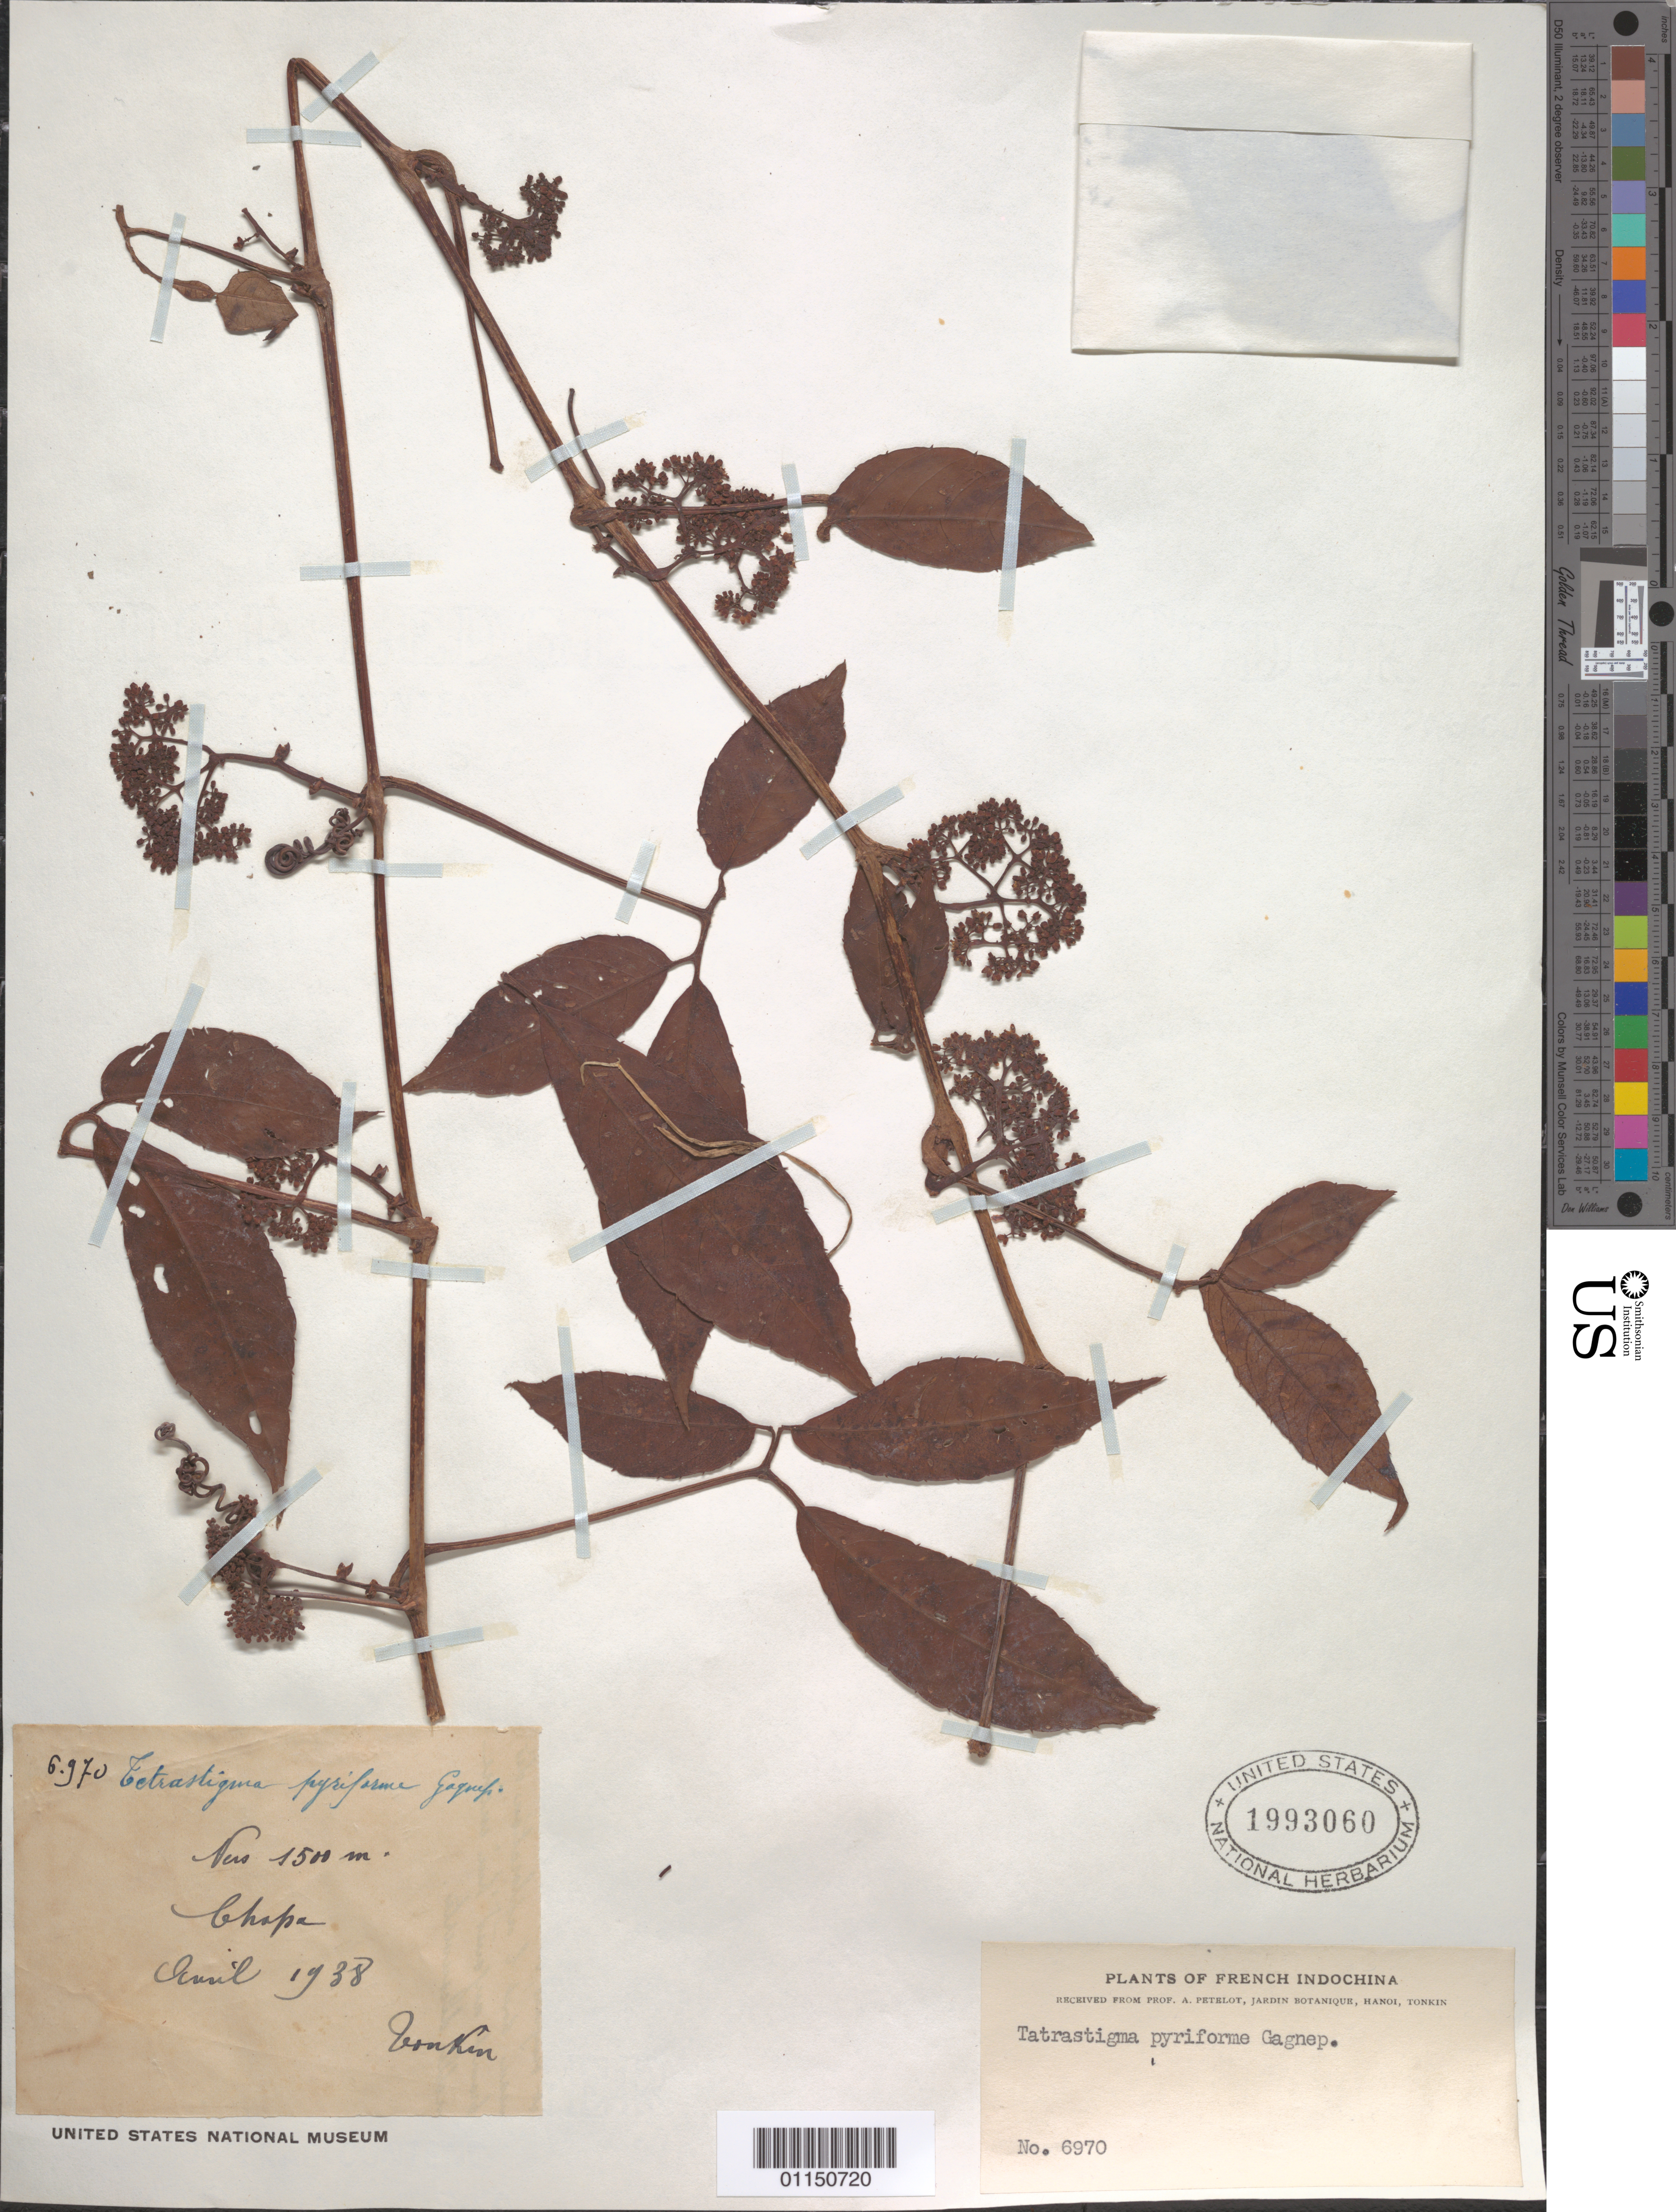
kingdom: Plantae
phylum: Tracheophyta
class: Magnoliopsida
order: Vitales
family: Vitaceae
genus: Tetrastigma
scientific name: Tetrastigma pyriforme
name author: Gagnep.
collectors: A. Petelot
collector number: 6970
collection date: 1938-04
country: Vietnam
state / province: Ha Noi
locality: Tonkin. Chapa.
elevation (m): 1500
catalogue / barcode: US 1993060